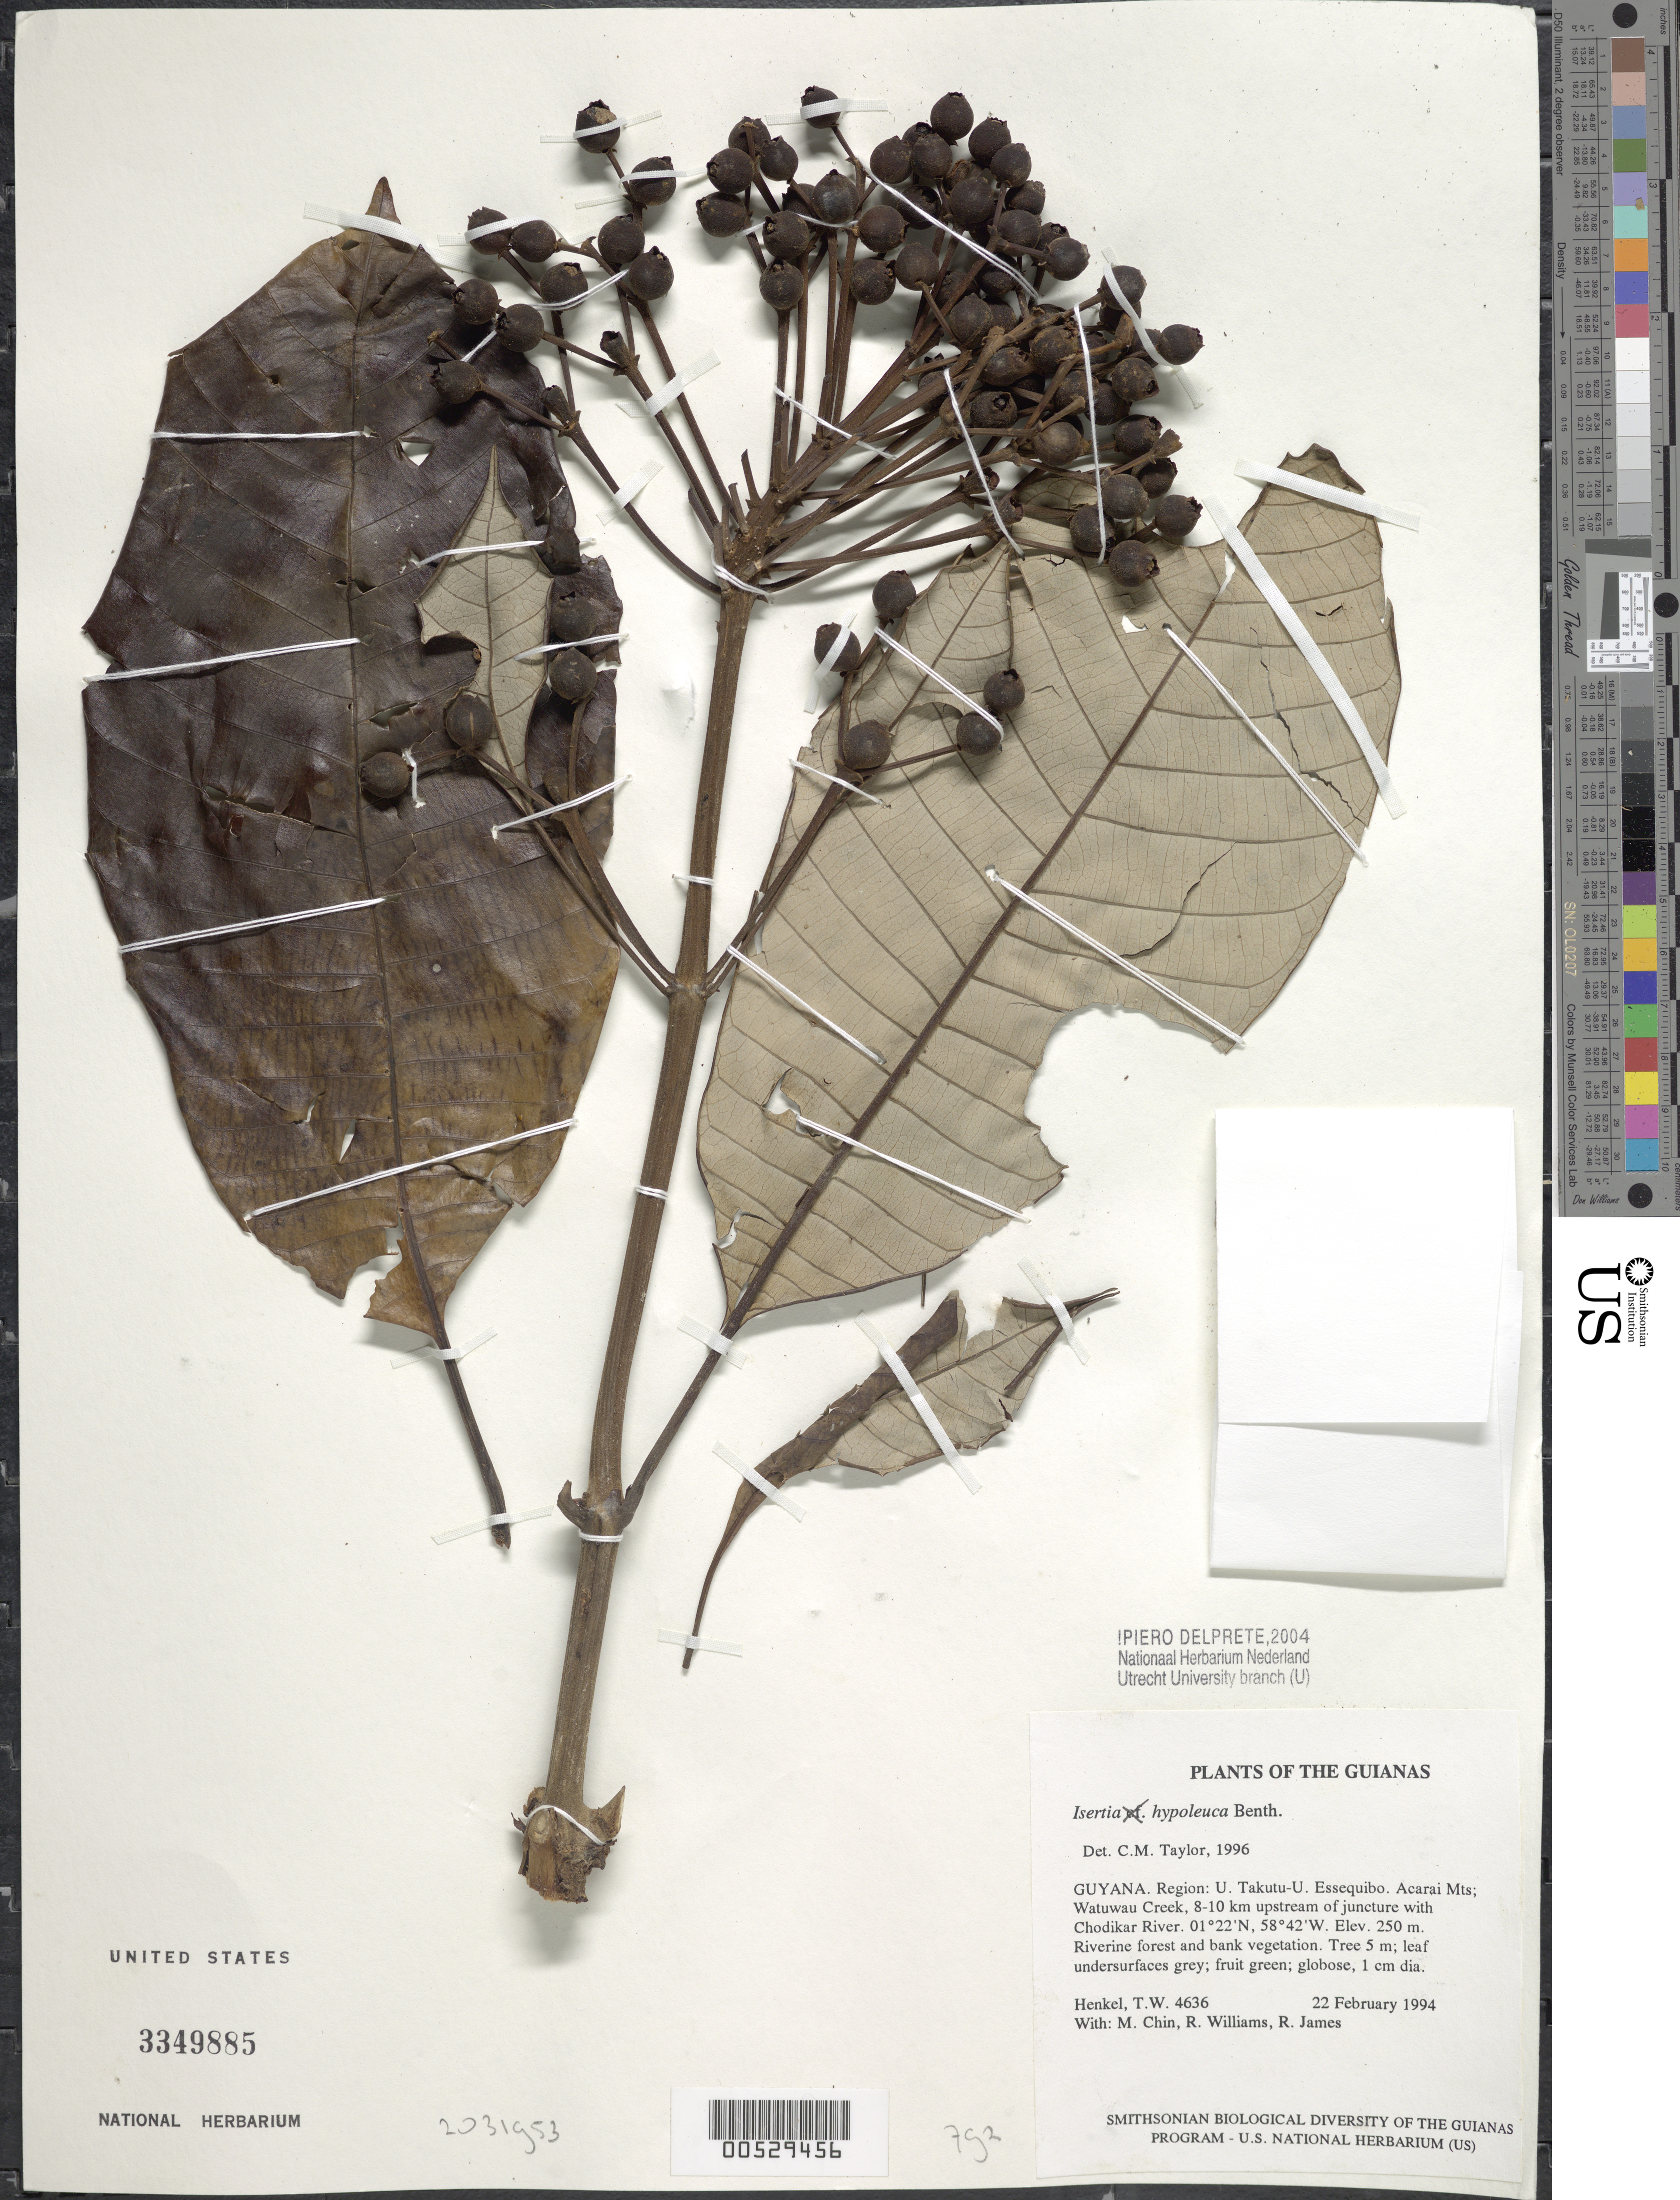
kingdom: Plantae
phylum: Tracheophyta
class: Magnoliopsida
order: Gentianales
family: Rubiaceae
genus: Isertia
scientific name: Isertia hypoleuca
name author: Benth.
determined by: Taylor, Charlotte M.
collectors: T. Henkel, M. Chin, R. Williams & R. James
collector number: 4636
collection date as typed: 22 February 1994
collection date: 1994-02-22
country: Guyana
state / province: U. Takutu-U. Essequibo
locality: Acarai Mts; Watuwau Creek, 8-10 km upstream of juncture with Chodikar River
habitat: Riverine forest and bank vegetation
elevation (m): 250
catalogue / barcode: US 3349885